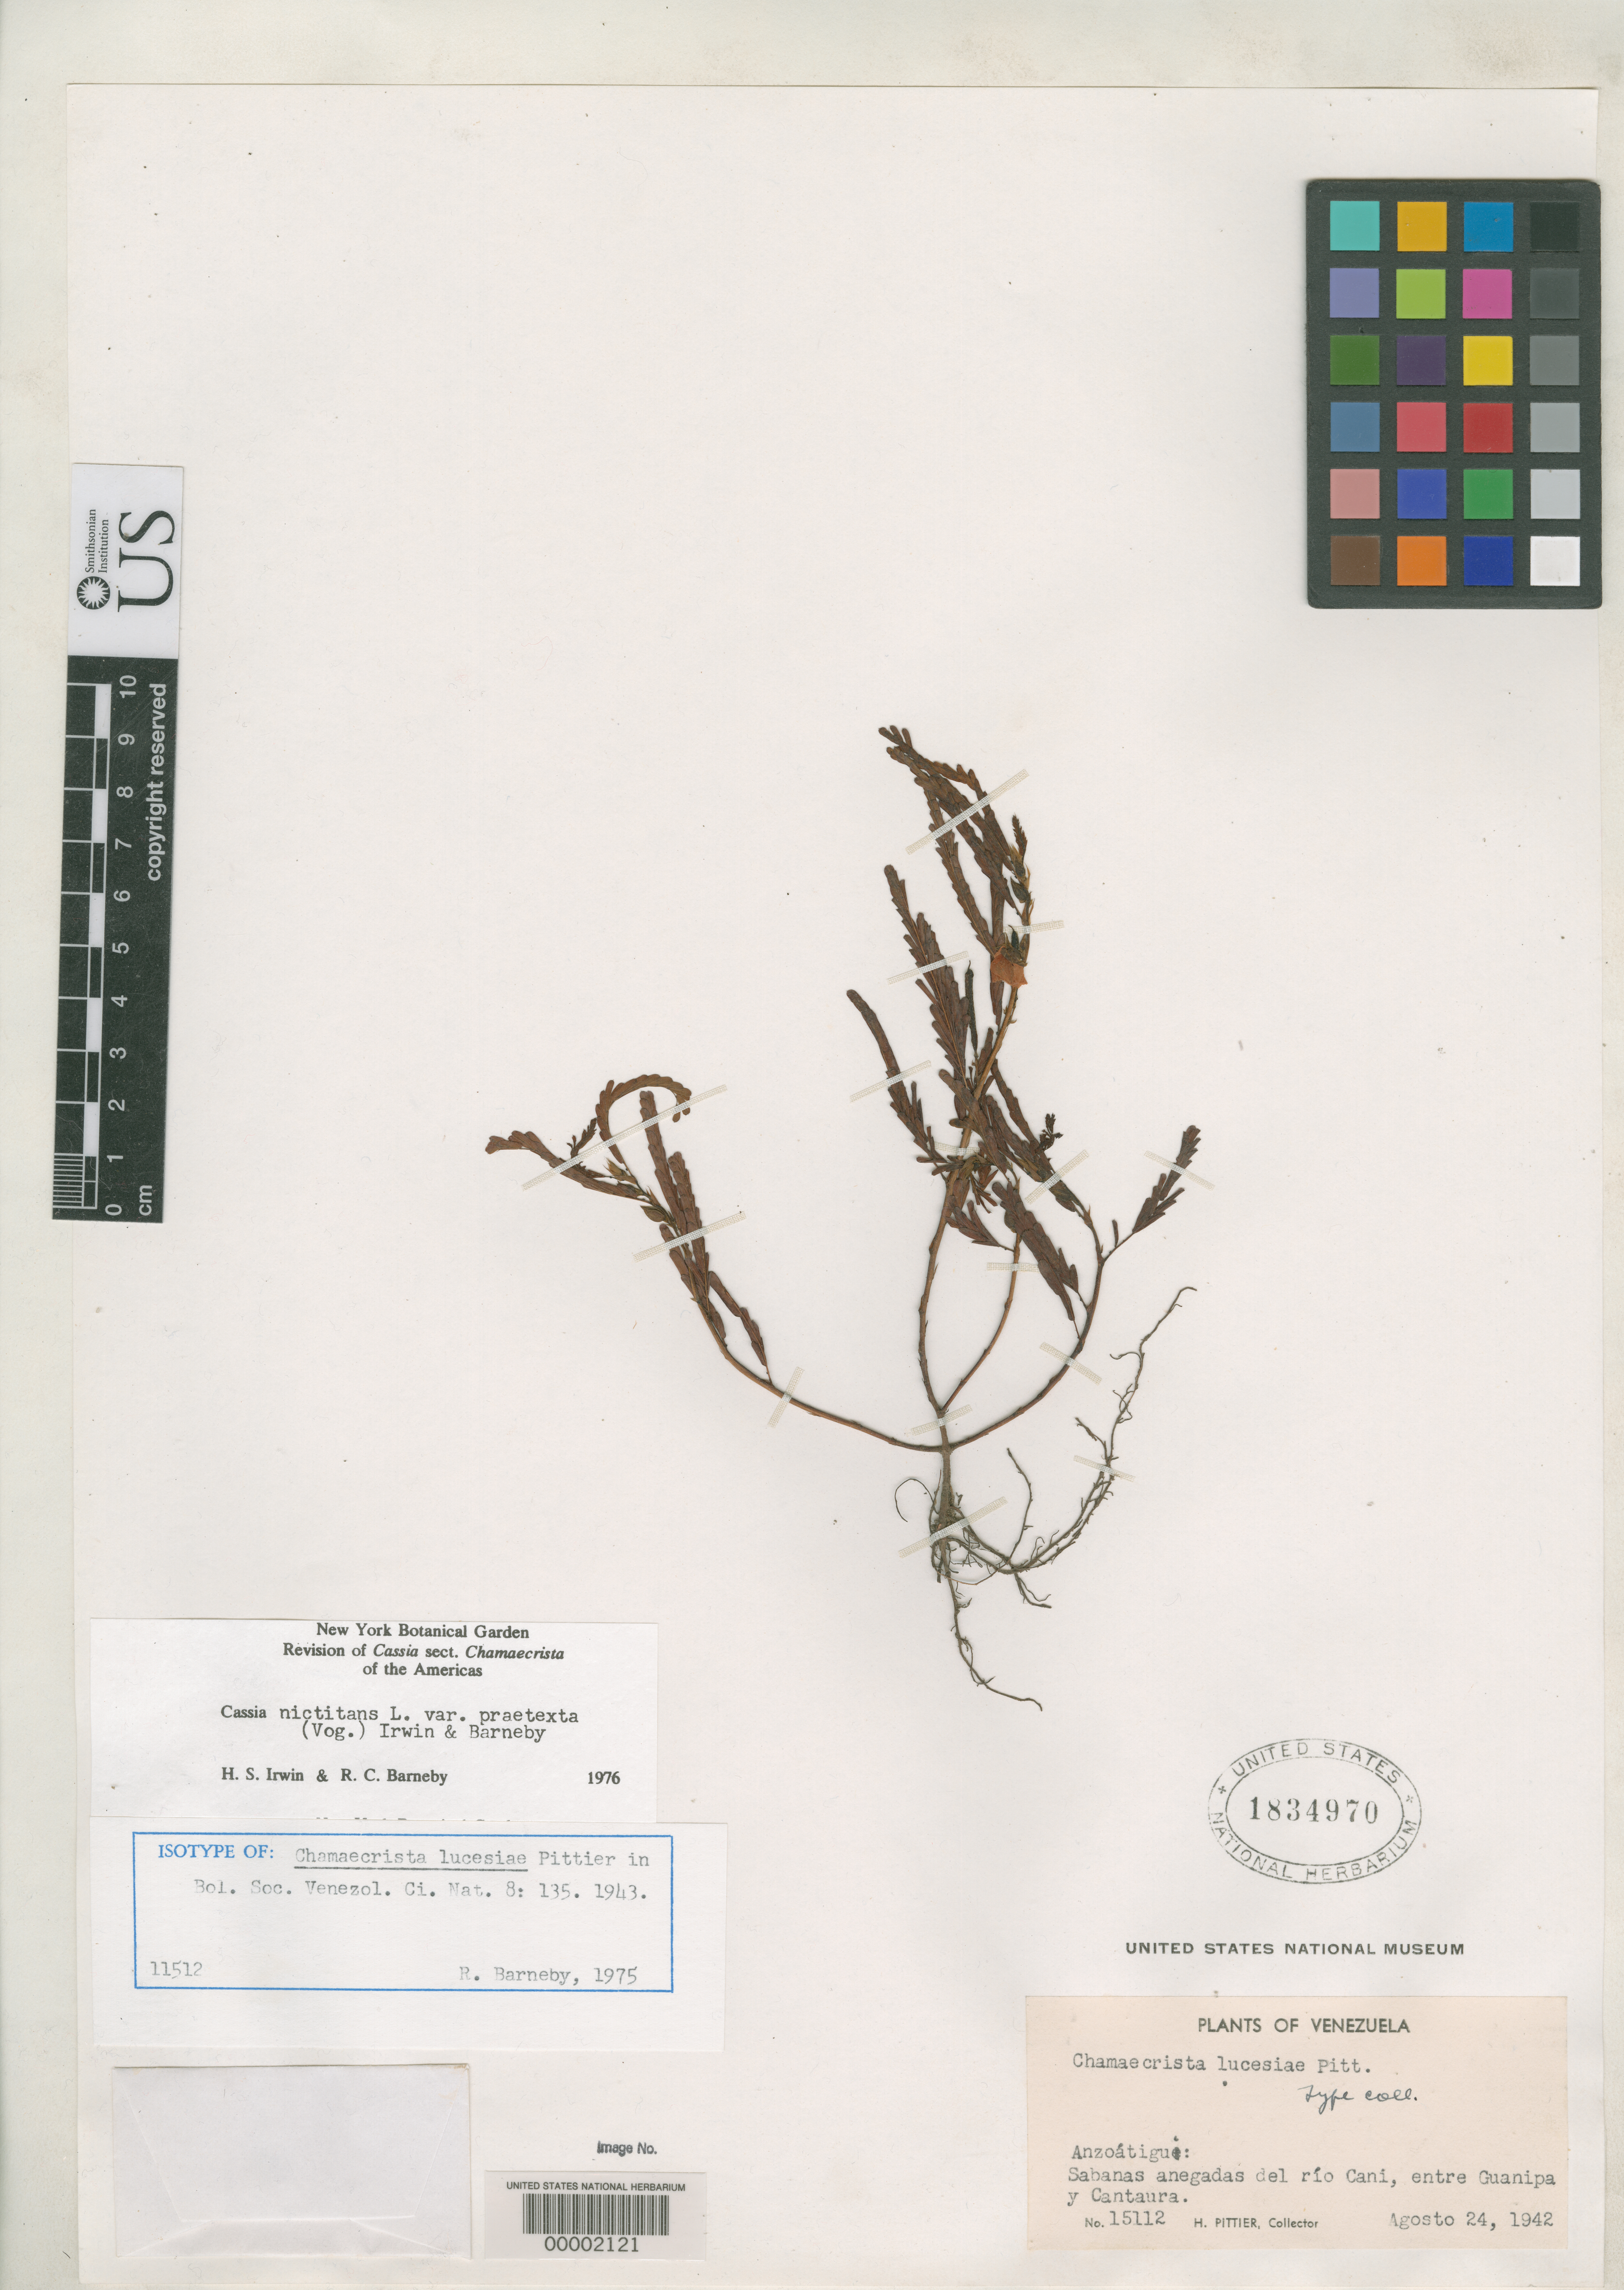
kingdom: Plantae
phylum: Tracheophyta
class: Magnoliopsida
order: Fabales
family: Fabaceae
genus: Chamaecrista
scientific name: Chamaecrista lucesiae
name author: Pittier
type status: Isotype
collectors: H. F. Pittier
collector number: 15112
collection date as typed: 24 Aug 1942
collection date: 1942-08-24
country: Venezuela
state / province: Anzoategui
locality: Sabanas Anegadas del Rio Cani, entre Guanipa y Cantaura.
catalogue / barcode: US 1834970